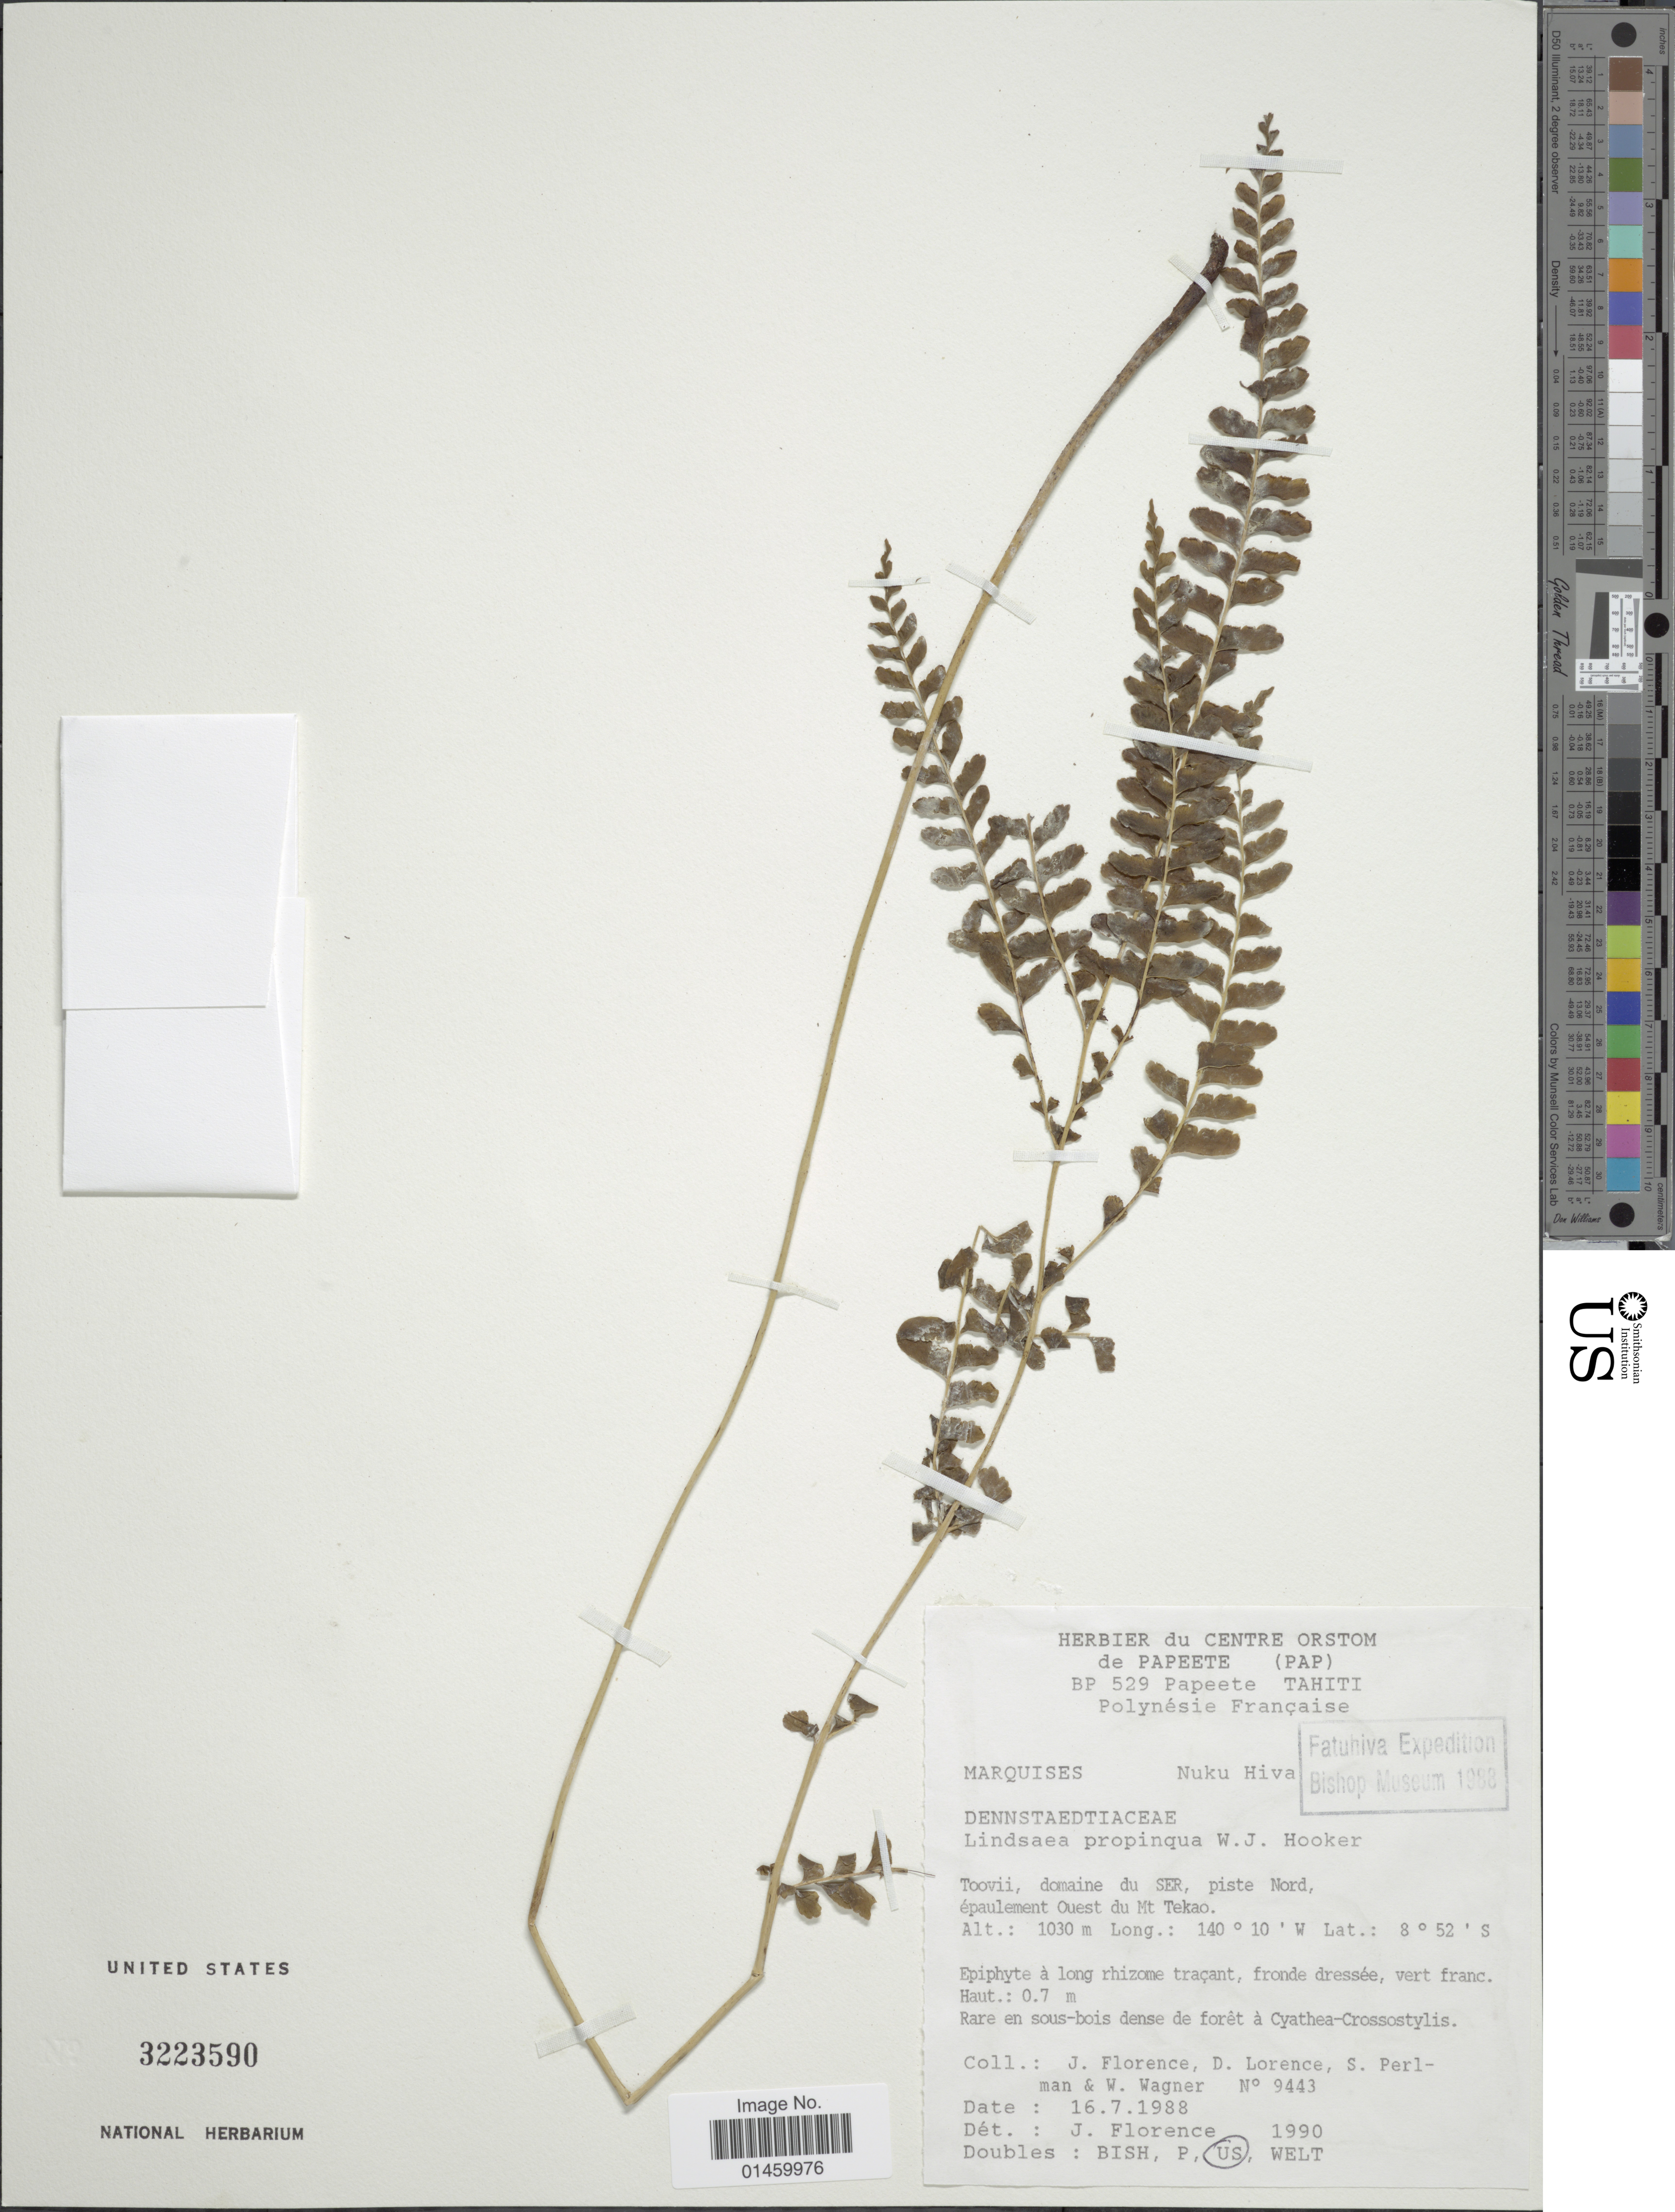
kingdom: Plantae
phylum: Tracheophyta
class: Polypodiopsida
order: Polypodiales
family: Lindsaeaceae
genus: Lindsaea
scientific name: Lindsaea propinqua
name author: Hook.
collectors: J. Florence, D. Lorence, S. Perlman & W. Wagner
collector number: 9443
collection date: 1988-07-16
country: French Polynesia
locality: BP 529 Papeete Tahiti. Polynesie Francaise. Toovii, domaine du Ser, piste Nord, epaulement Ouest du Mt Tekao. Marquises. Nuku Hiva.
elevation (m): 1030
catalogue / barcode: US 3223590